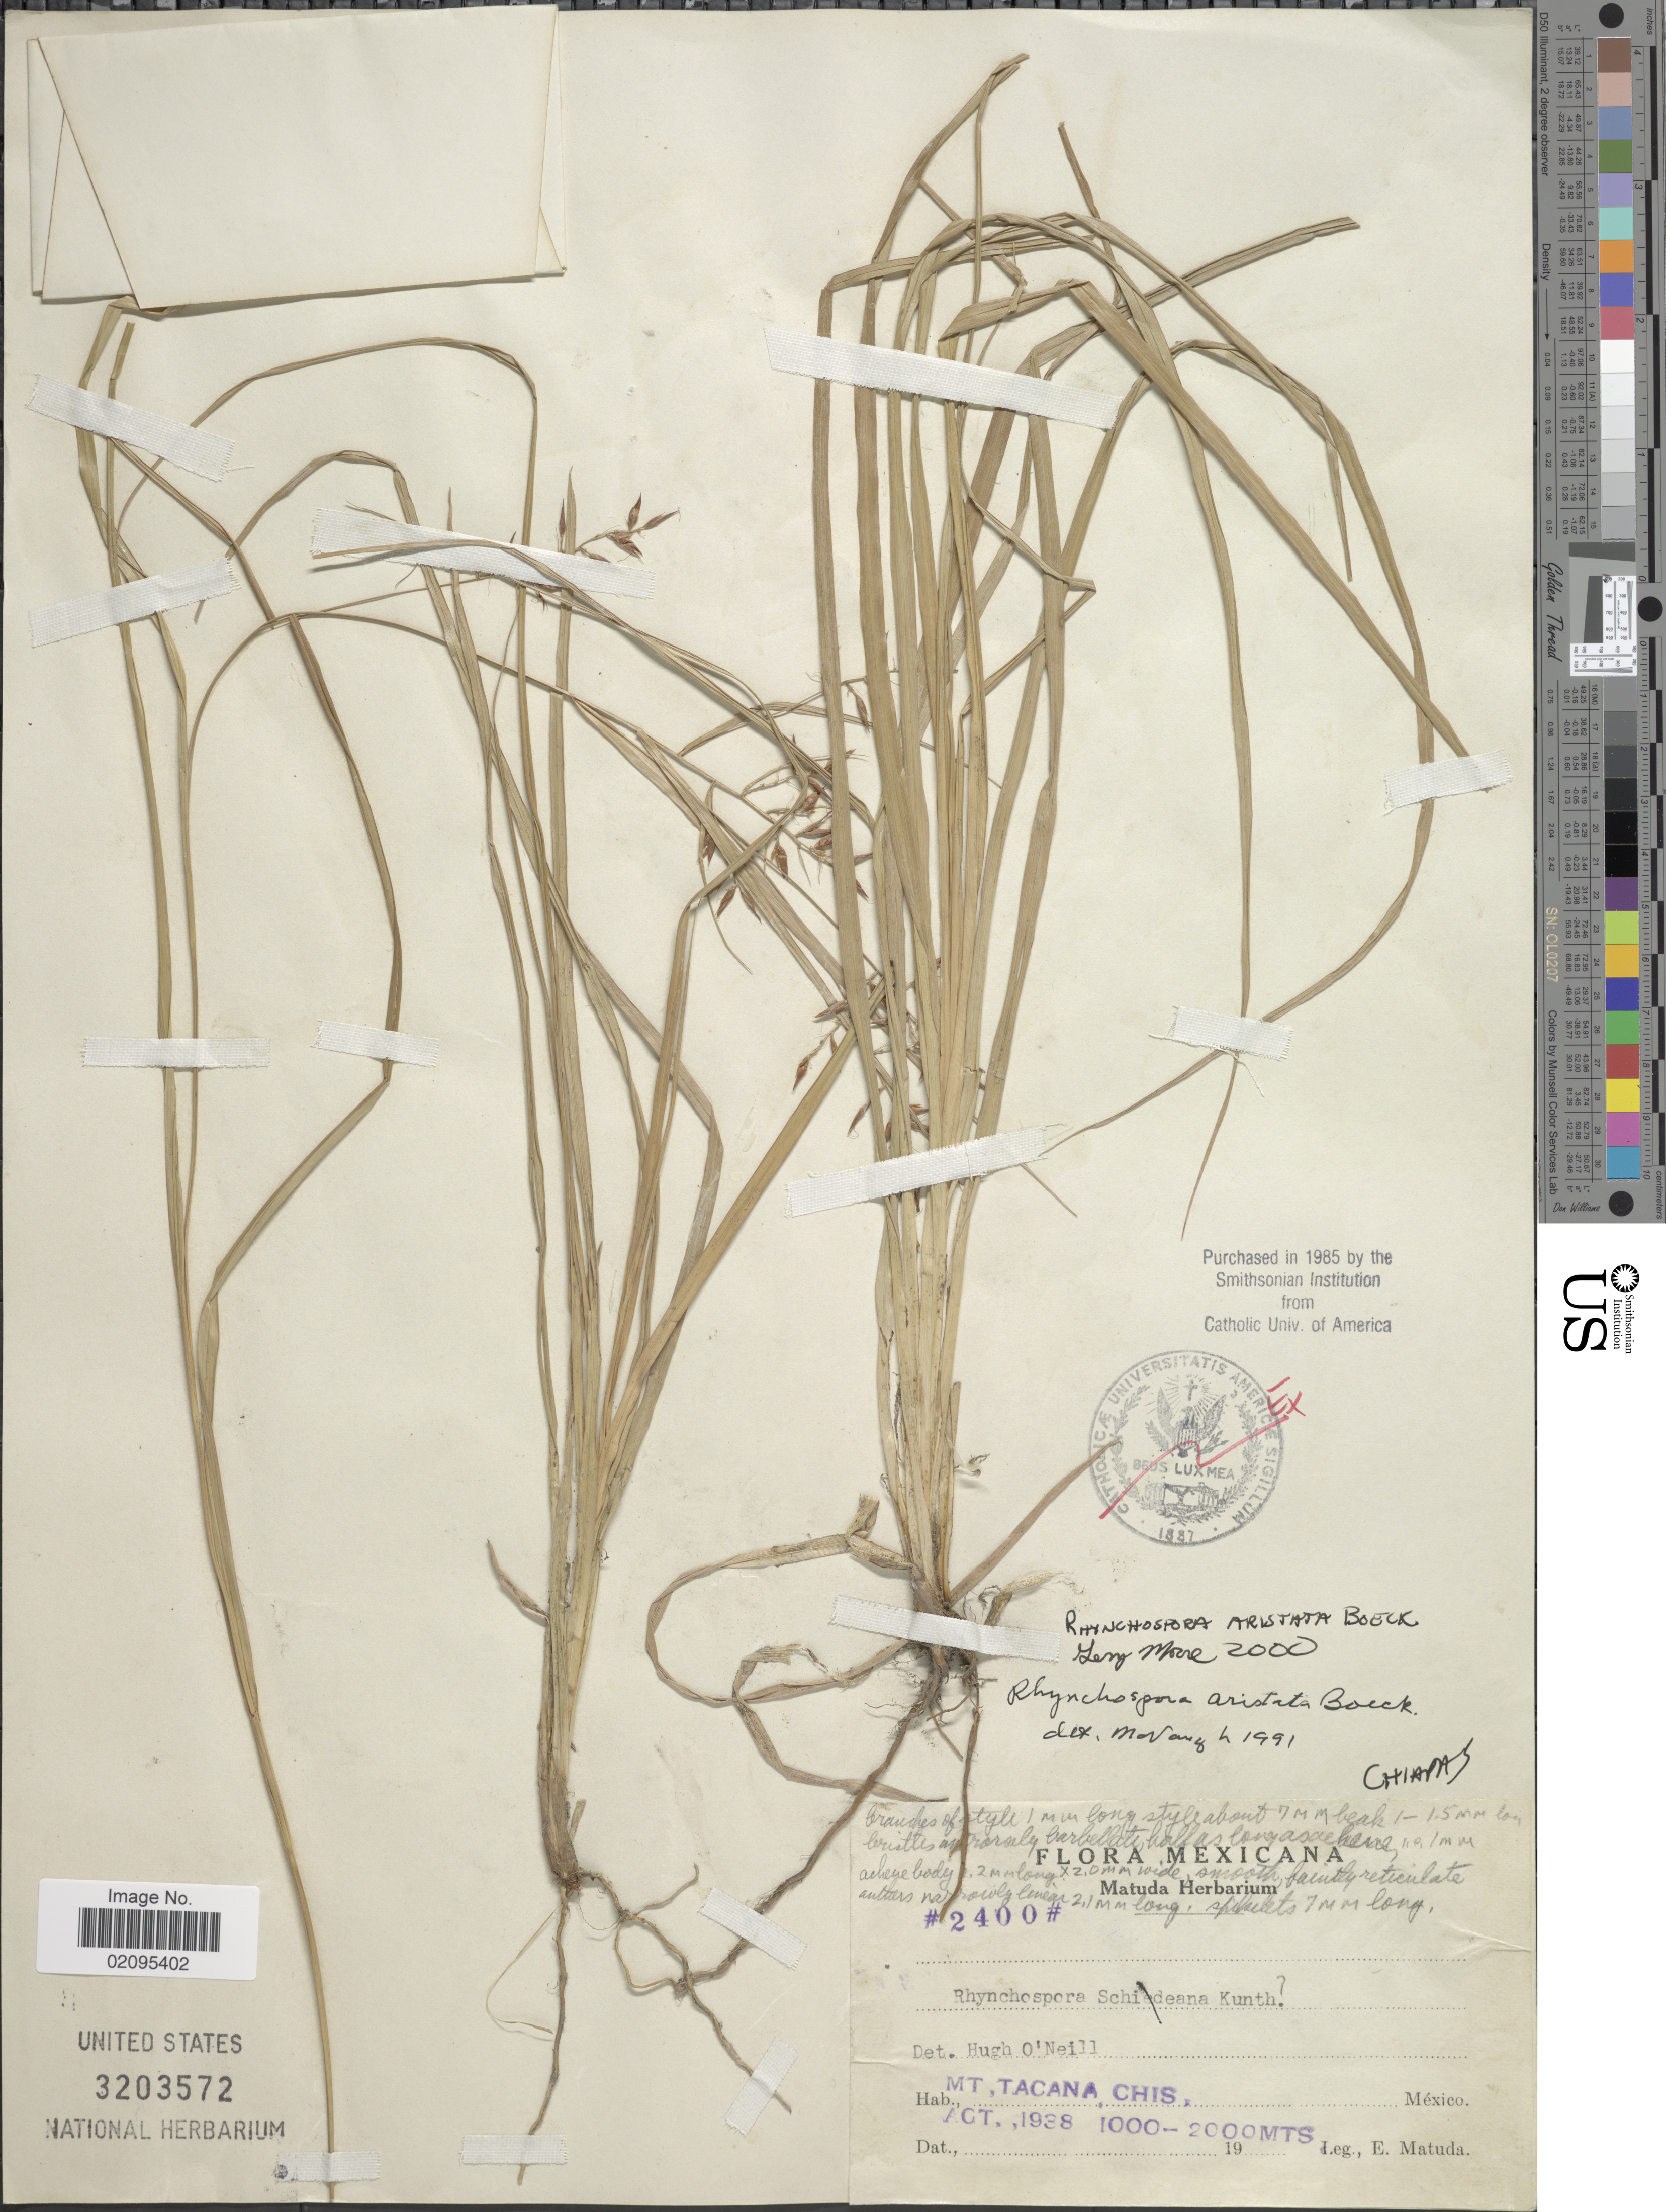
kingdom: Plantae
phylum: Tracheophyta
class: Liliopsida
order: Poales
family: Cyperaceae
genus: Rhynchospora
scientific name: Rhynchospora aristata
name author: Boeckeler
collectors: E. Matuda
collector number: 2400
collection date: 1938-08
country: Mexico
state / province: Chiapas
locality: Mt. Tacana.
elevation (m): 1000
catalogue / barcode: US 3203572